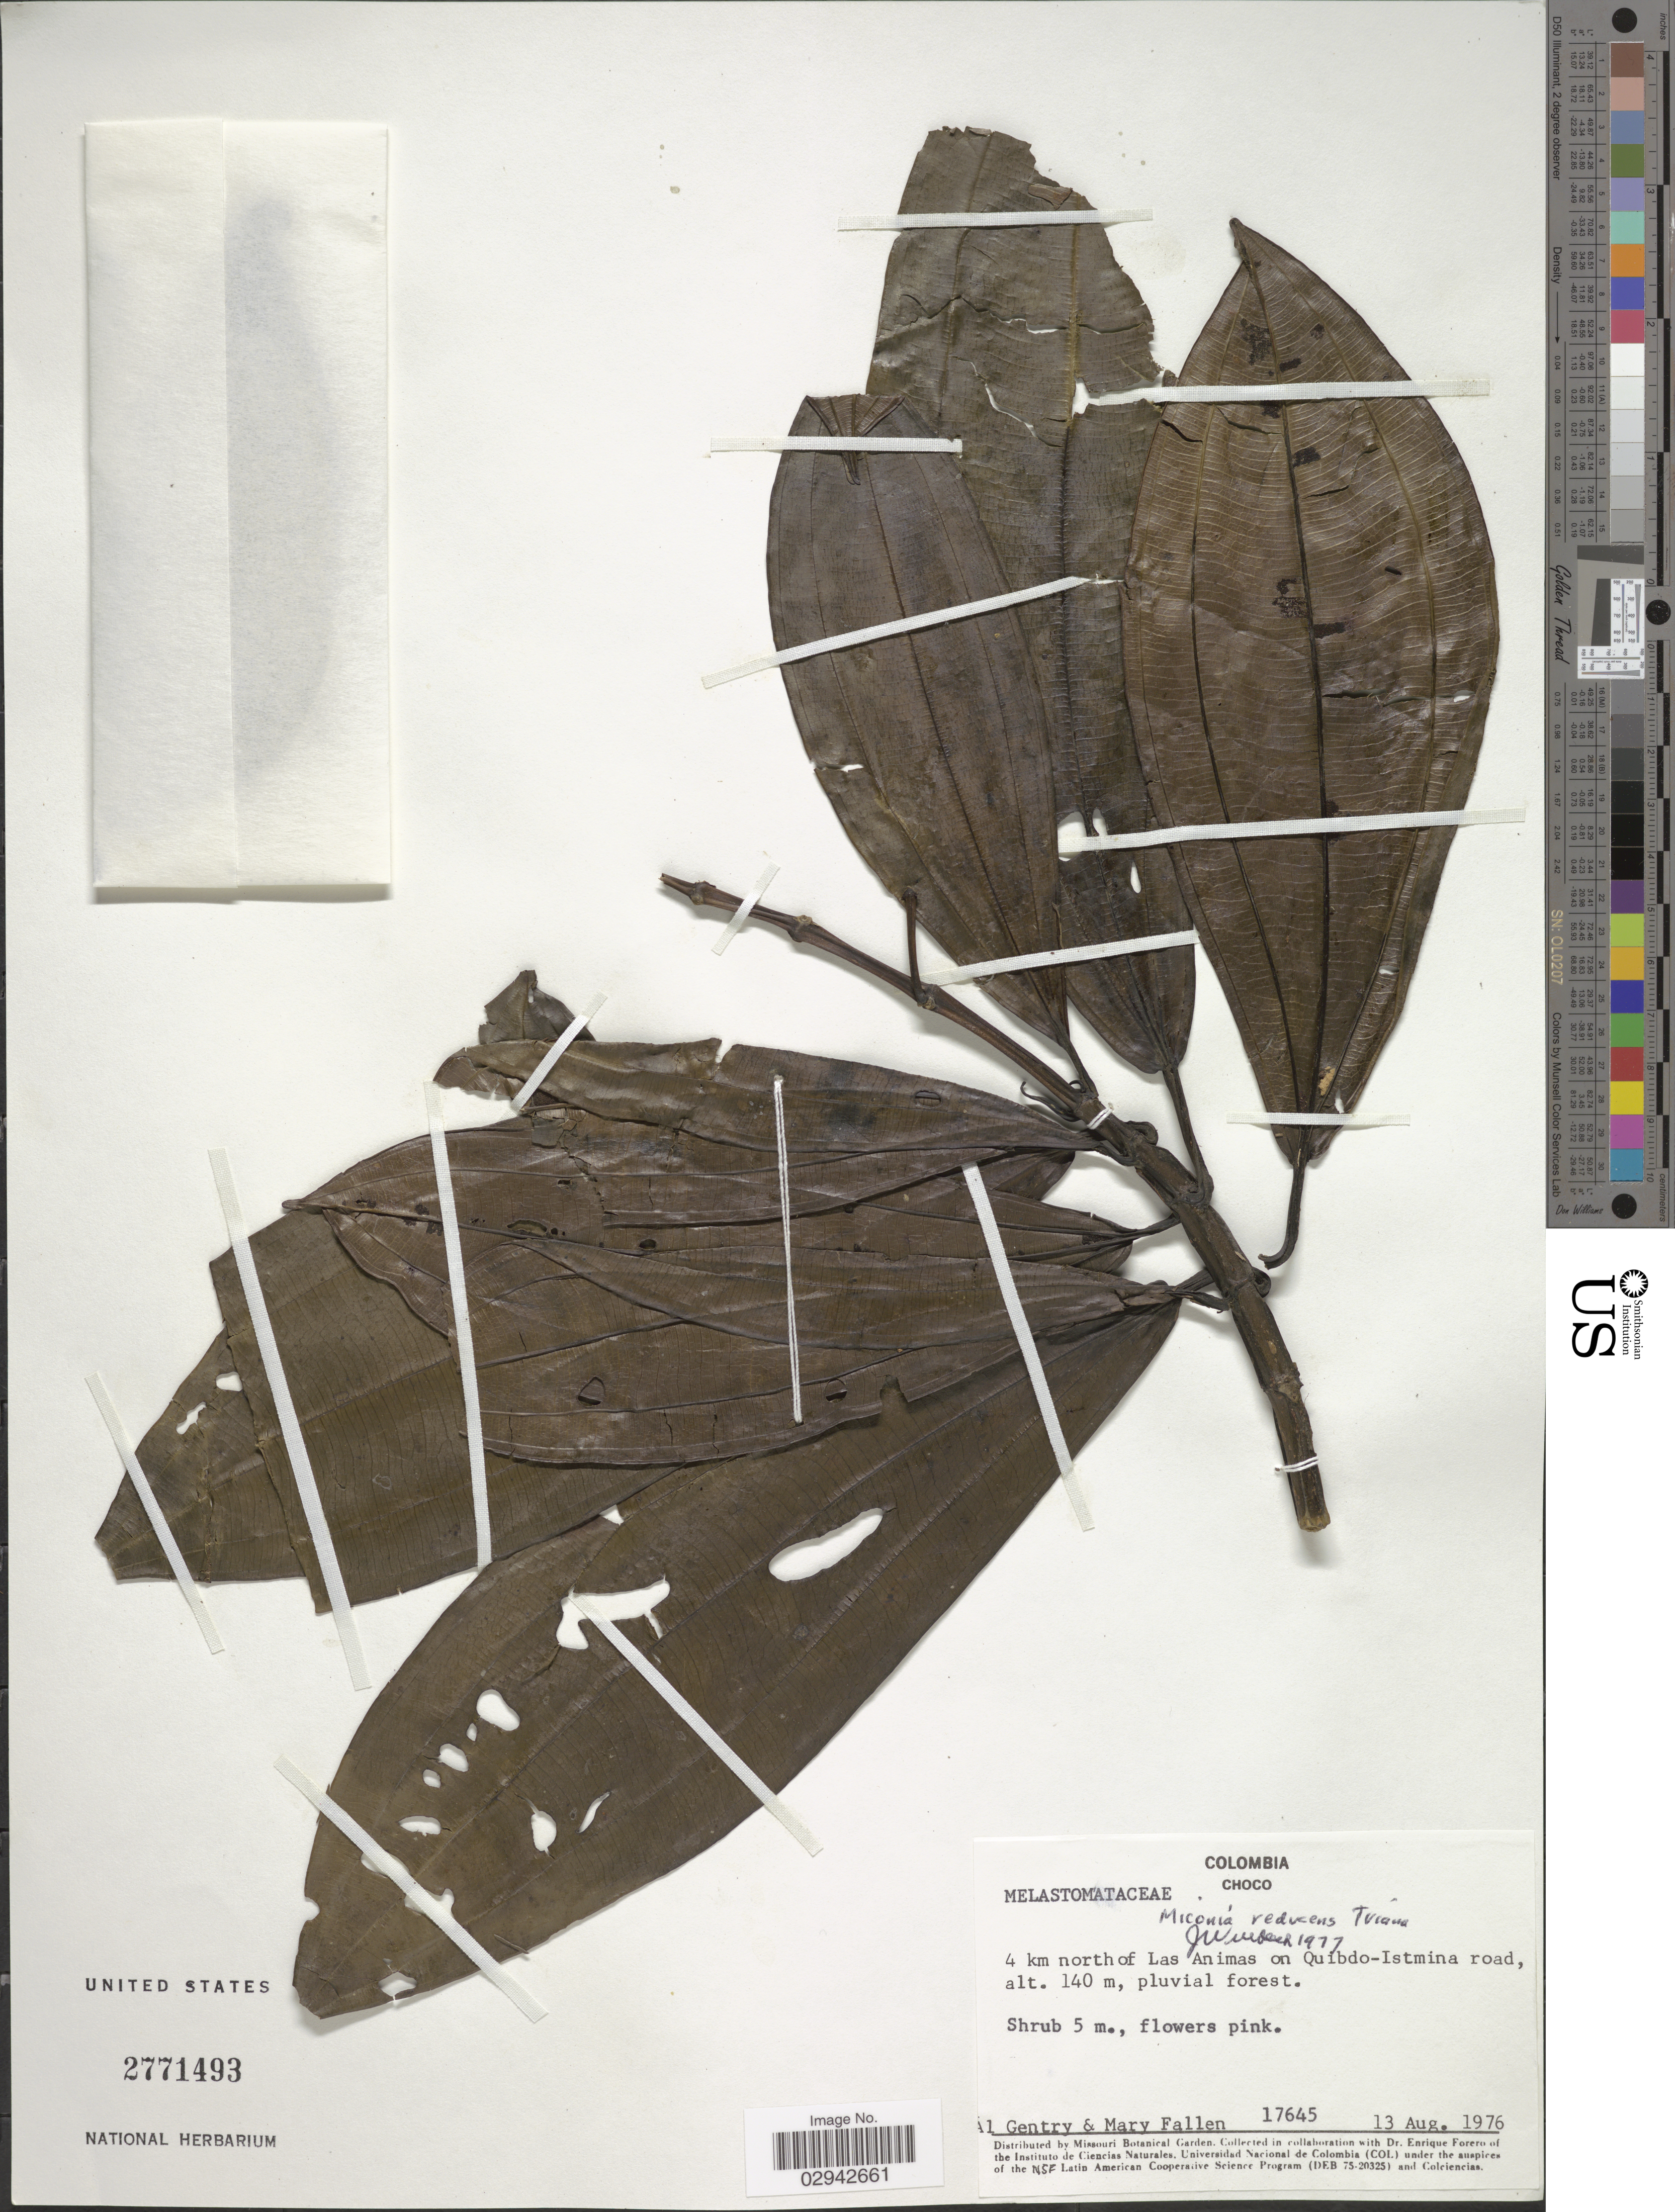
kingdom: Plantae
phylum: Tracheophyta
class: Magnoliopsida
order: Myrtales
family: Melastomataceae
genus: Miconia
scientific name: Miconia reducens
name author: Triana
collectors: A. H. Gentry & M. Fallen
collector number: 17645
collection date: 1976-08-13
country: Colombia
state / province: Chocó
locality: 4 km north of Las Animas on Quibdo-Istmina road.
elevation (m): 140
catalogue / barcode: US 2771493